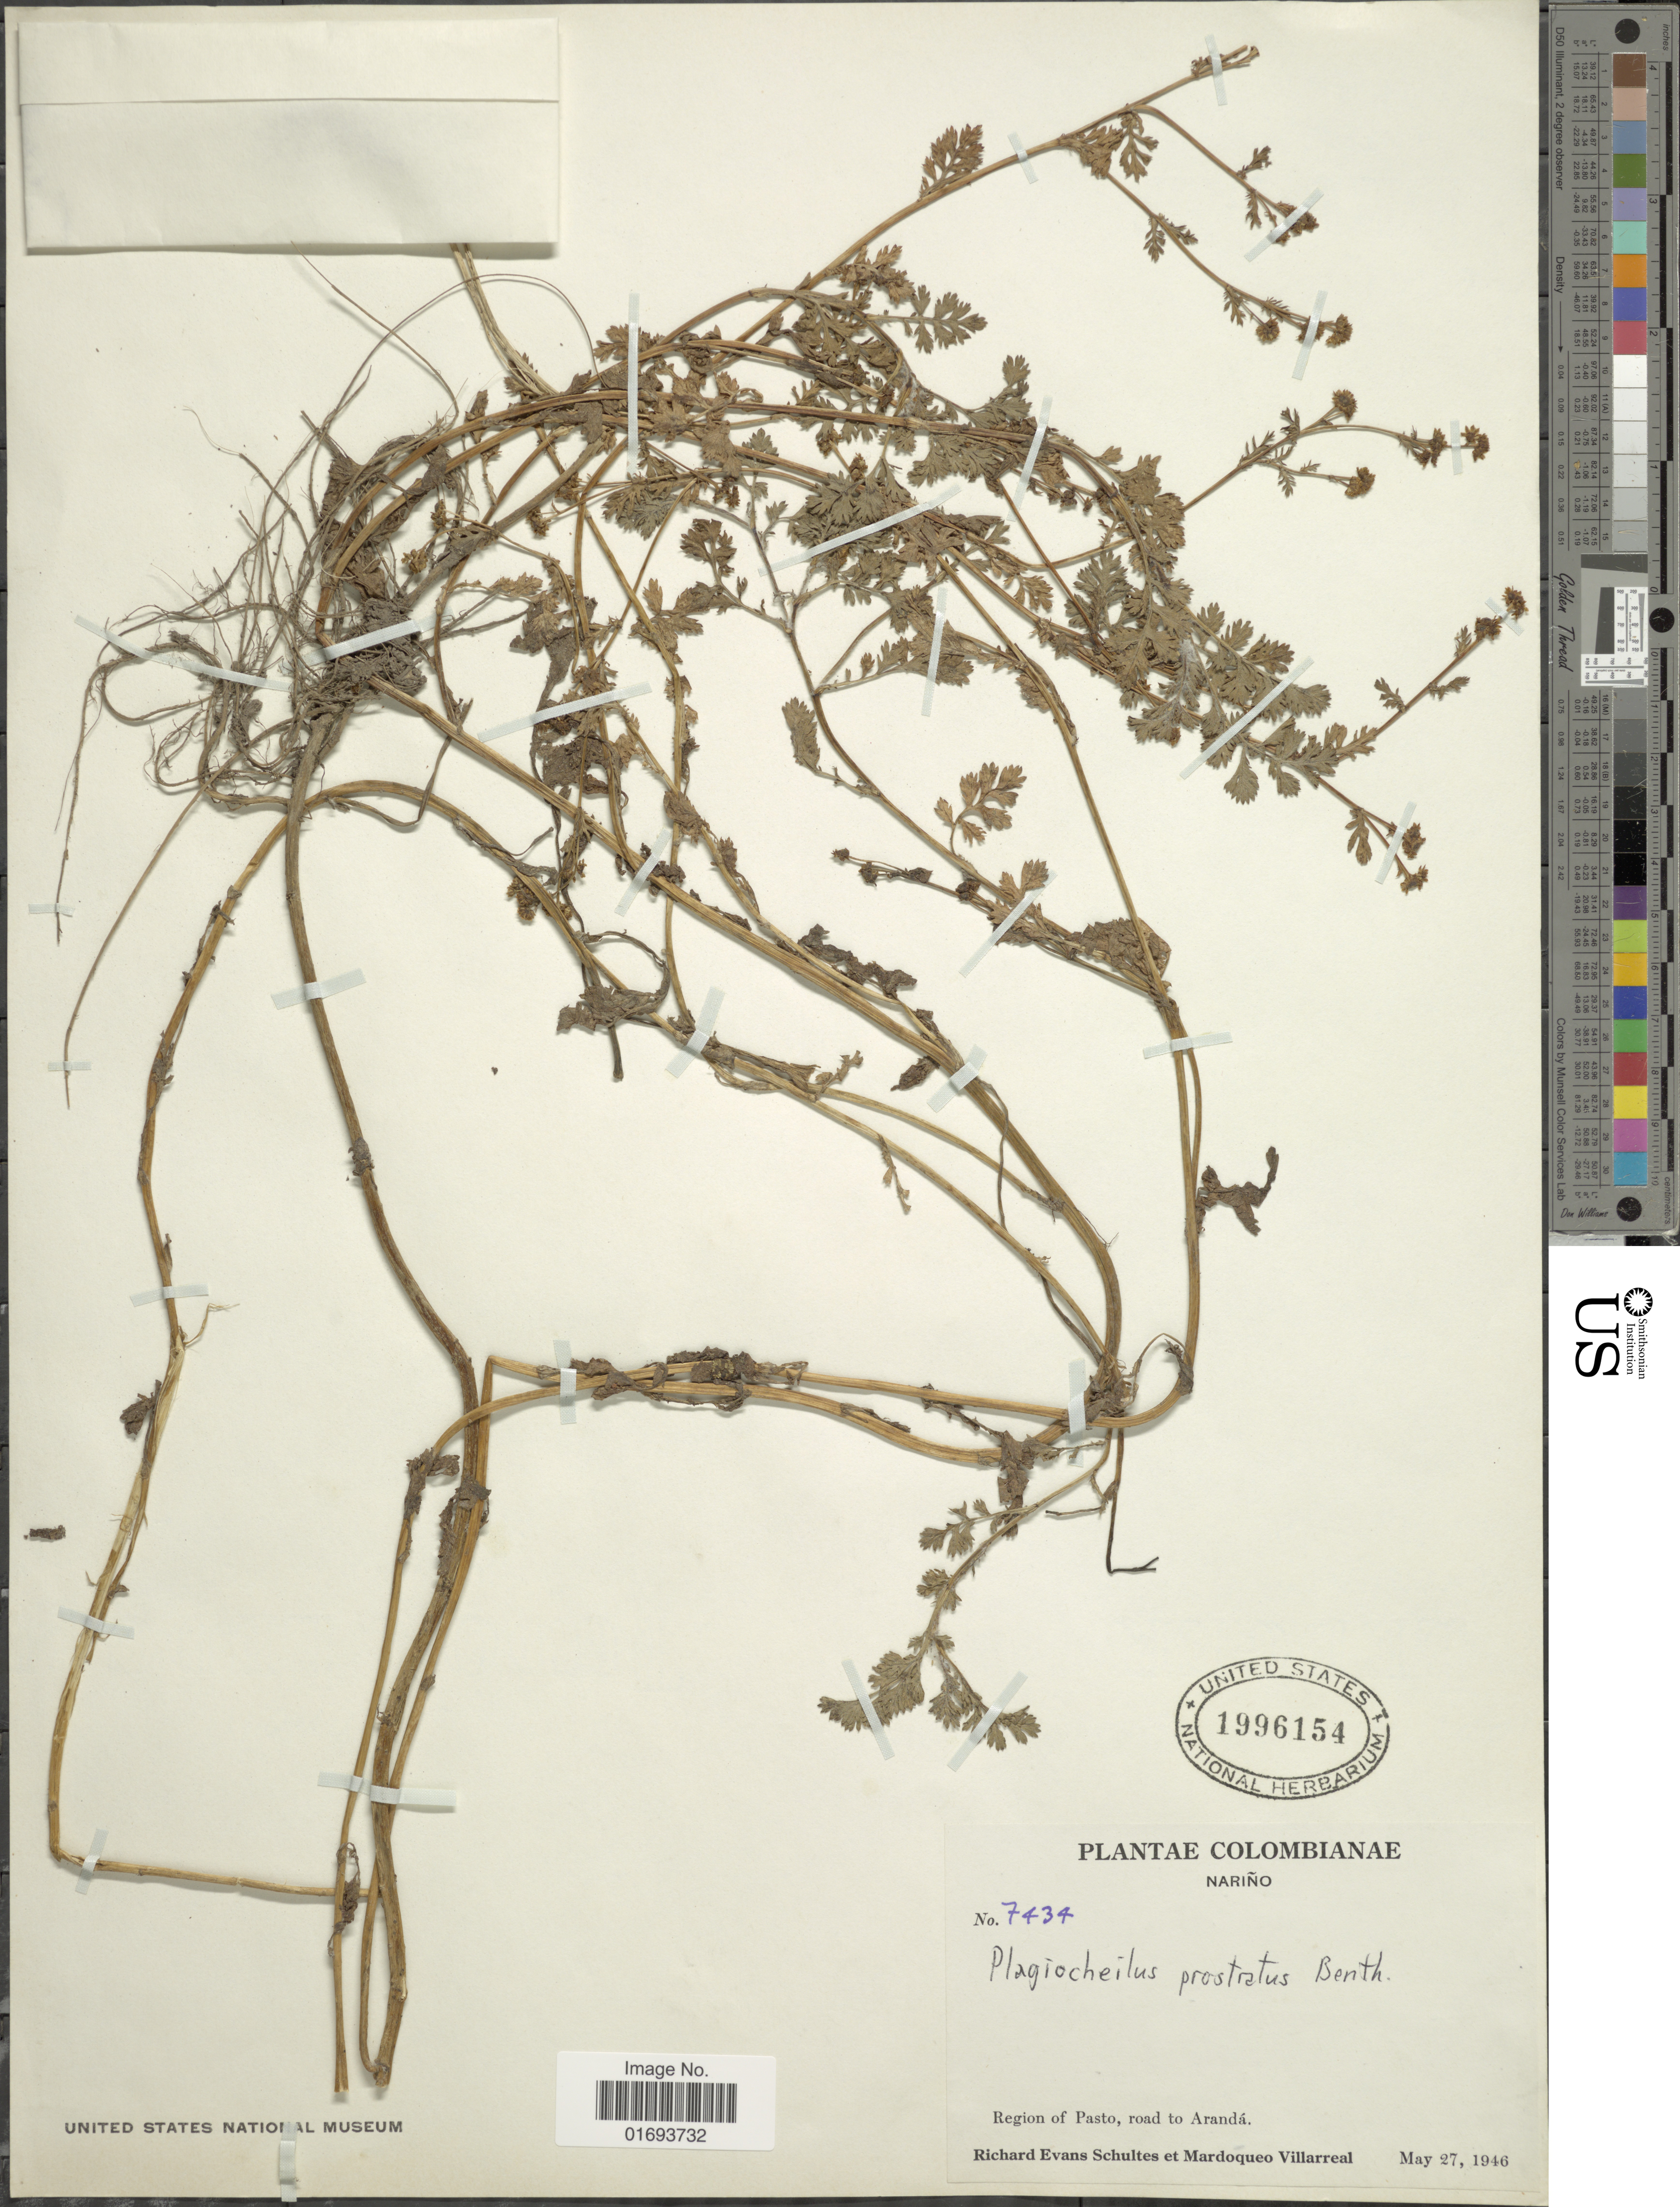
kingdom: Plantae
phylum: Tracheophyta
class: Magnoliopsida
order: Asterales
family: Asteraceae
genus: Plagiocheilus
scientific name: Plagiocheilus prostratus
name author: Benth.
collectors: R. E. Schultes & M. Villarreal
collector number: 7434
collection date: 1946-05-27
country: Colombia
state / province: Nariño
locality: Region of Pasto, road to Aranda. Nariño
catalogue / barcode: US 1996154